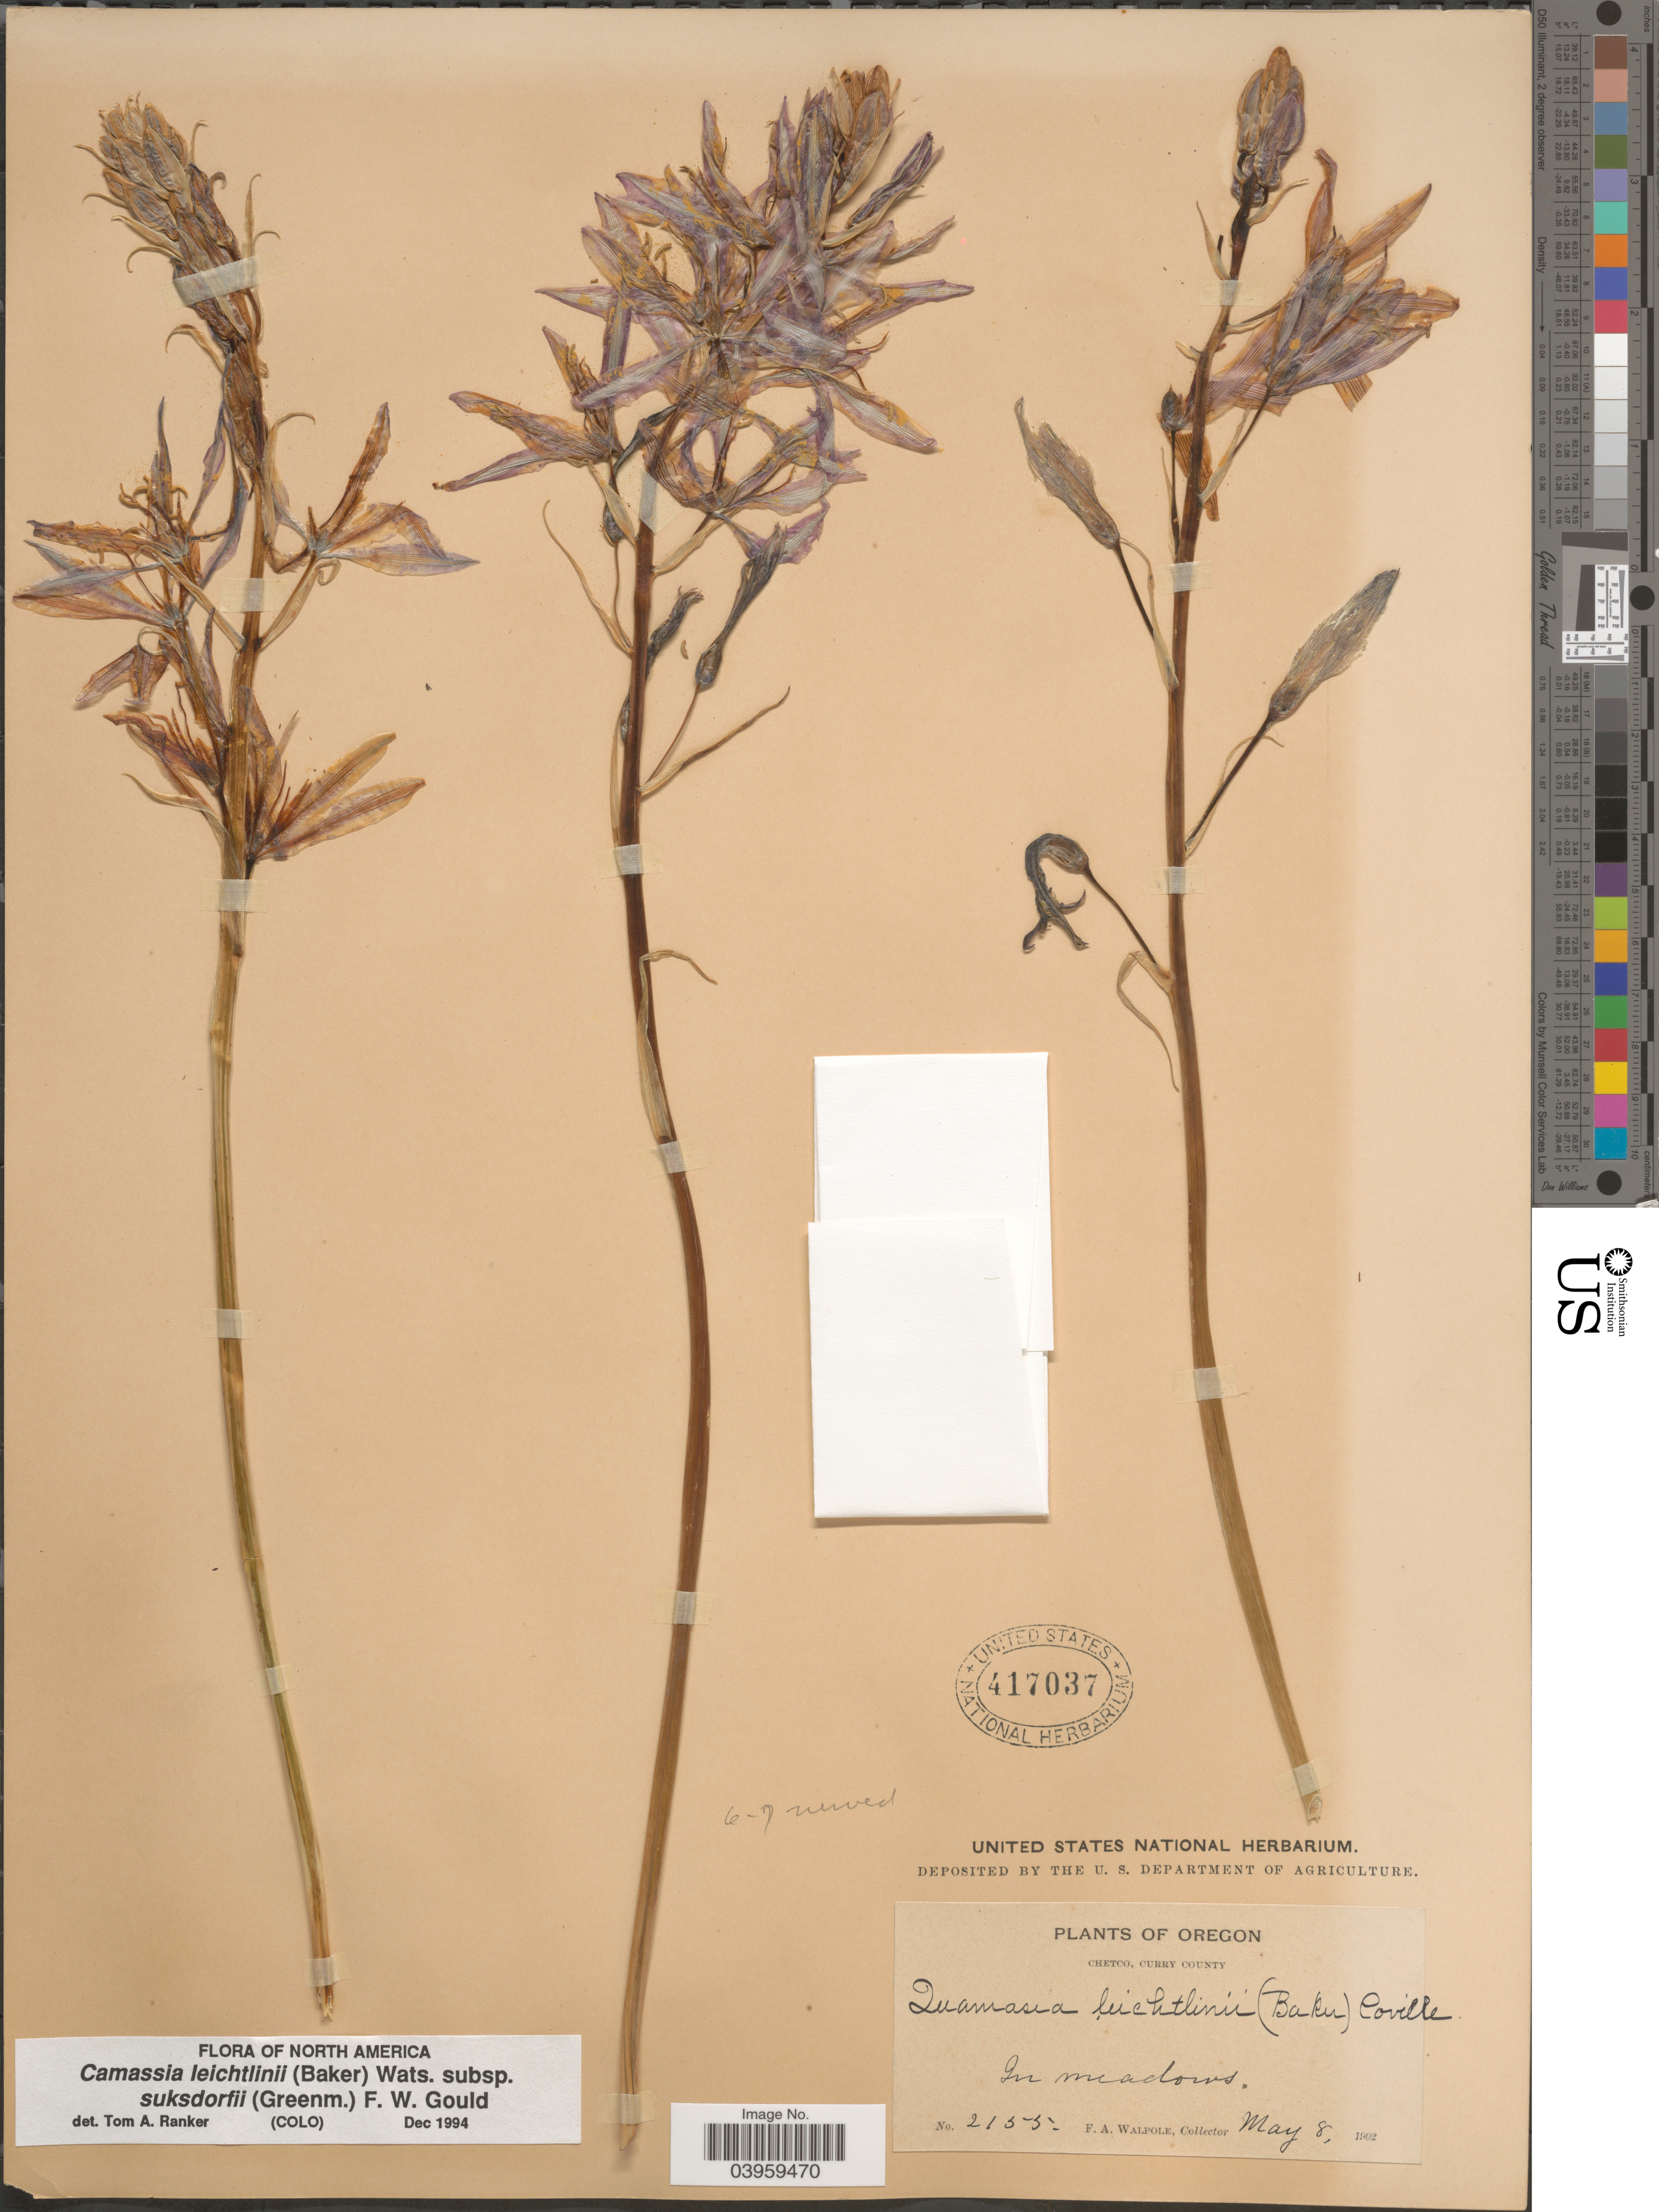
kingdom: Plantae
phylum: Tracheophyta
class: Liliopsida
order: Asparagales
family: Asparagaceae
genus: Camassia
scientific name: Camassia leichtlinii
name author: (Baker) S. Watson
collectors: F. Walpole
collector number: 2155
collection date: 1902-05-08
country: United States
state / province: Oregon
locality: Chetco, Curry County. In meadows.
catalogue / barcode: US 417037